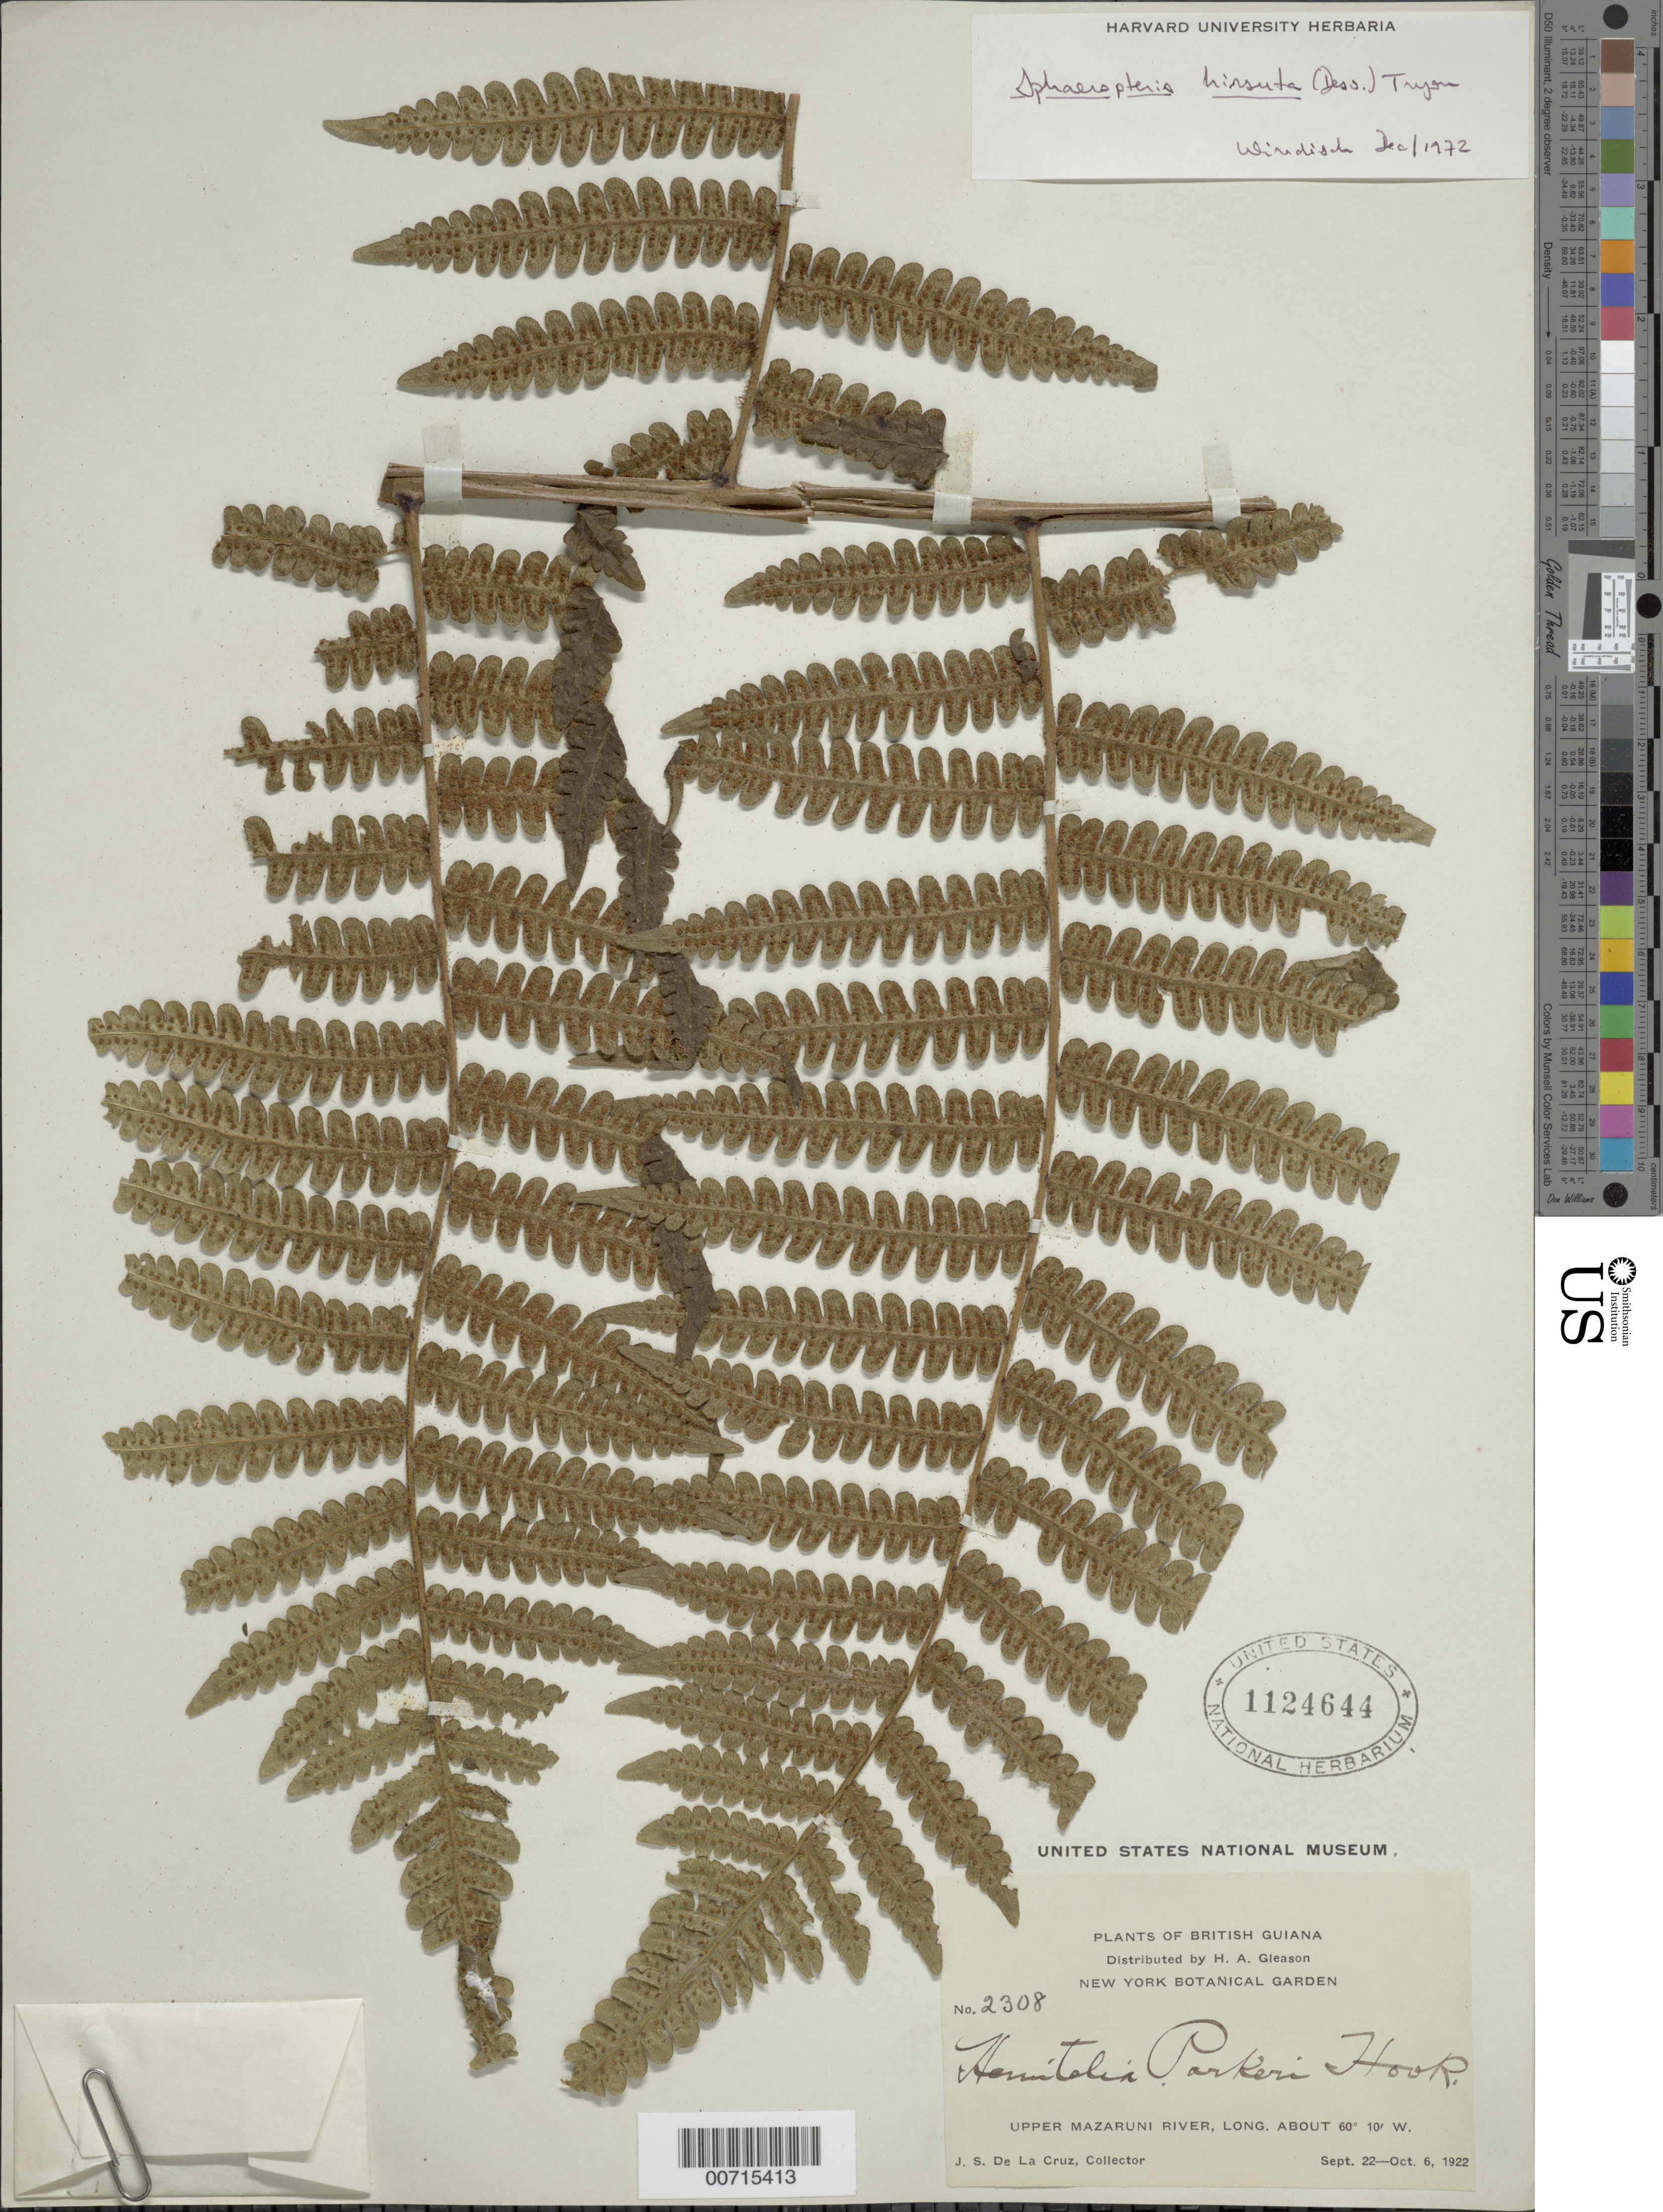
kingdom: Plantae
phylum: Tracheophyta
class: Polypodiopsida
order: Cyatheales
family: Cyatheaceae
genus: Cyathea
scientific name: Cyathea surinamensis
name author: (Miq.) Domin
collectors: J. S. de la Cruz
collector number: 2308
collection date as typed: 22-Sep-22 to 6-Oct-22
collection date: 1922-09-22/1922-10-06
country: Guyana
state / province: Cuyuni-Mazaruni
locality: Upper Mazaruni R.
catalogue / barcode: US 1124644